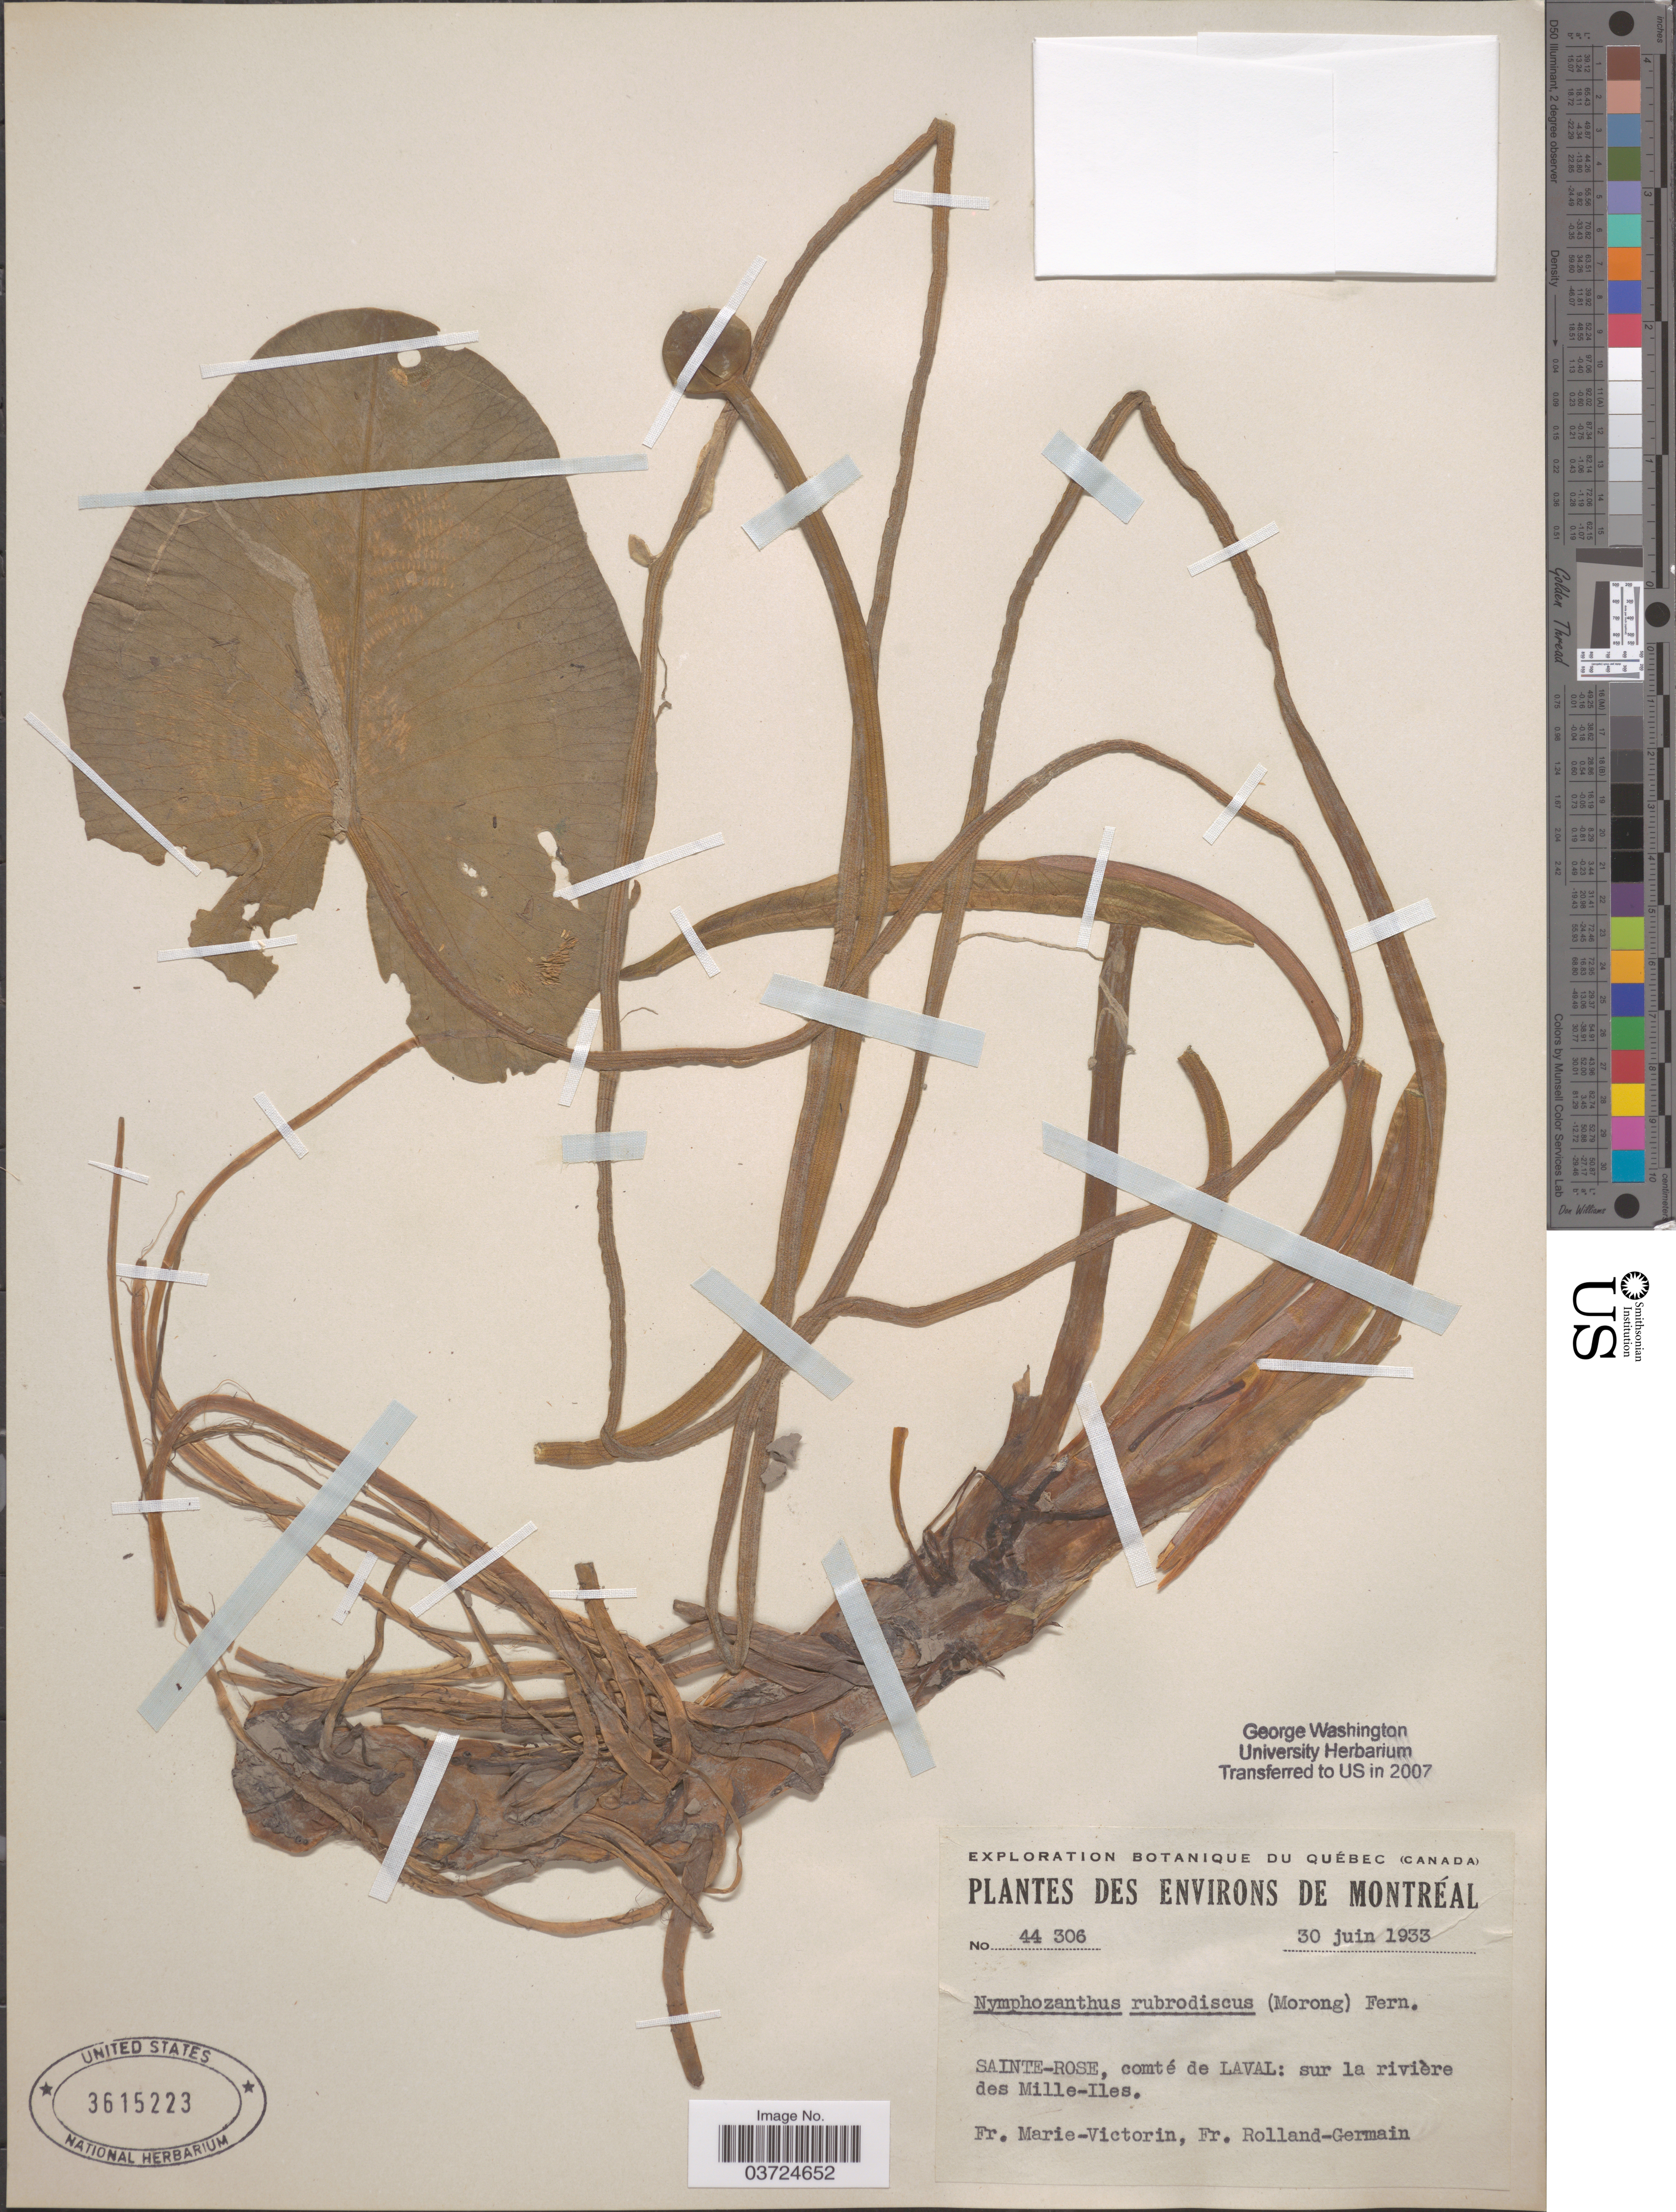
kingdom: Plantae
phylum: Tracheophyta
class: Magnoliopsida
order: Nymphaeales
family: Nymphaeaceae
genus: Nuphar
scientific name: Nuphar rubrodisca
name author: Morong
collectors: F. Marie-Victorin & Rolland-Germain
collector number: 44306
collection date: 1933-06-30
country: Canada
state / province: Quebec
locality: Environs de Montréal. Sainte-Rose, comté de Laval: sur la rivière de Mille-Iles.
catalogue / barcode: US 3615223